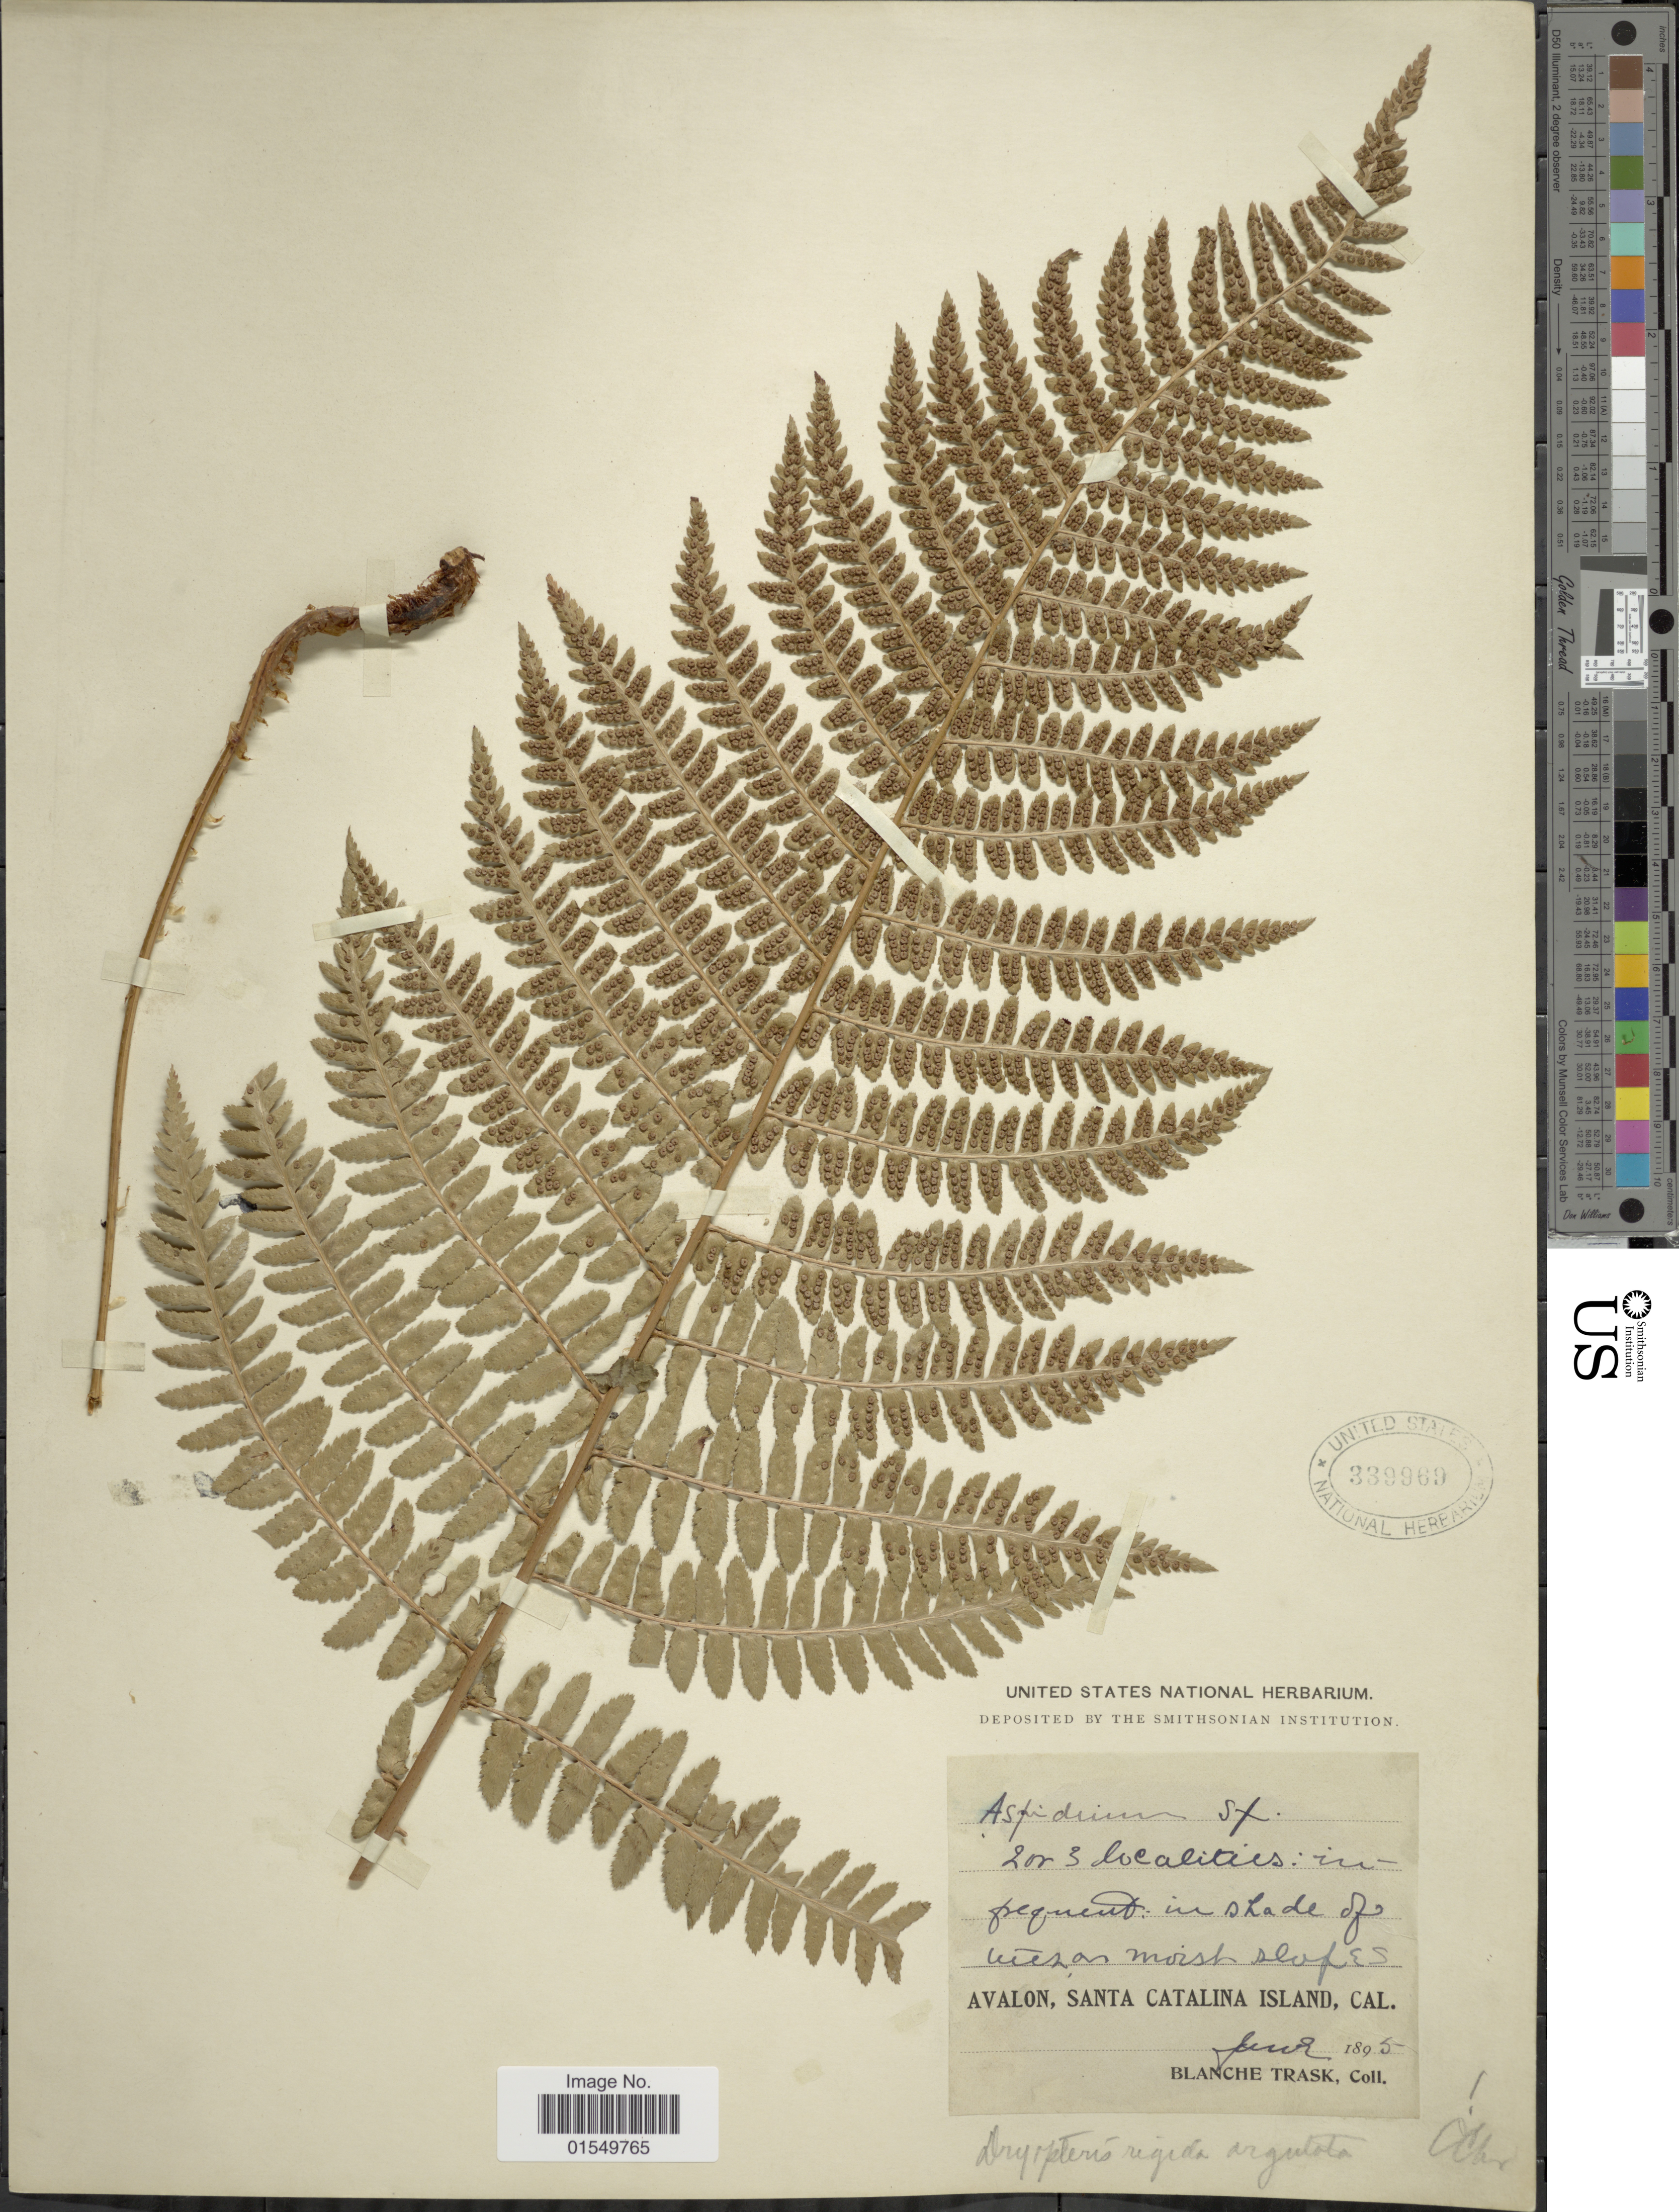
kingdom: Plantae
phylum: Tracheophyta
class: Polypodiopsida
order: Polypodiales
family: Dryopteridaceae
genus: Dryopteris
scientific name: Dryopteris arguta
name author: (Kaulf.) Maxon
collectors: B. Trask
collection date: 1895-06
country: United States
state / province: California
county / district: Los Angeles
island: Santa Catalina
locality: Avalon, Santa Catalina Island, Cal.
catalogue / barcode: US 339969